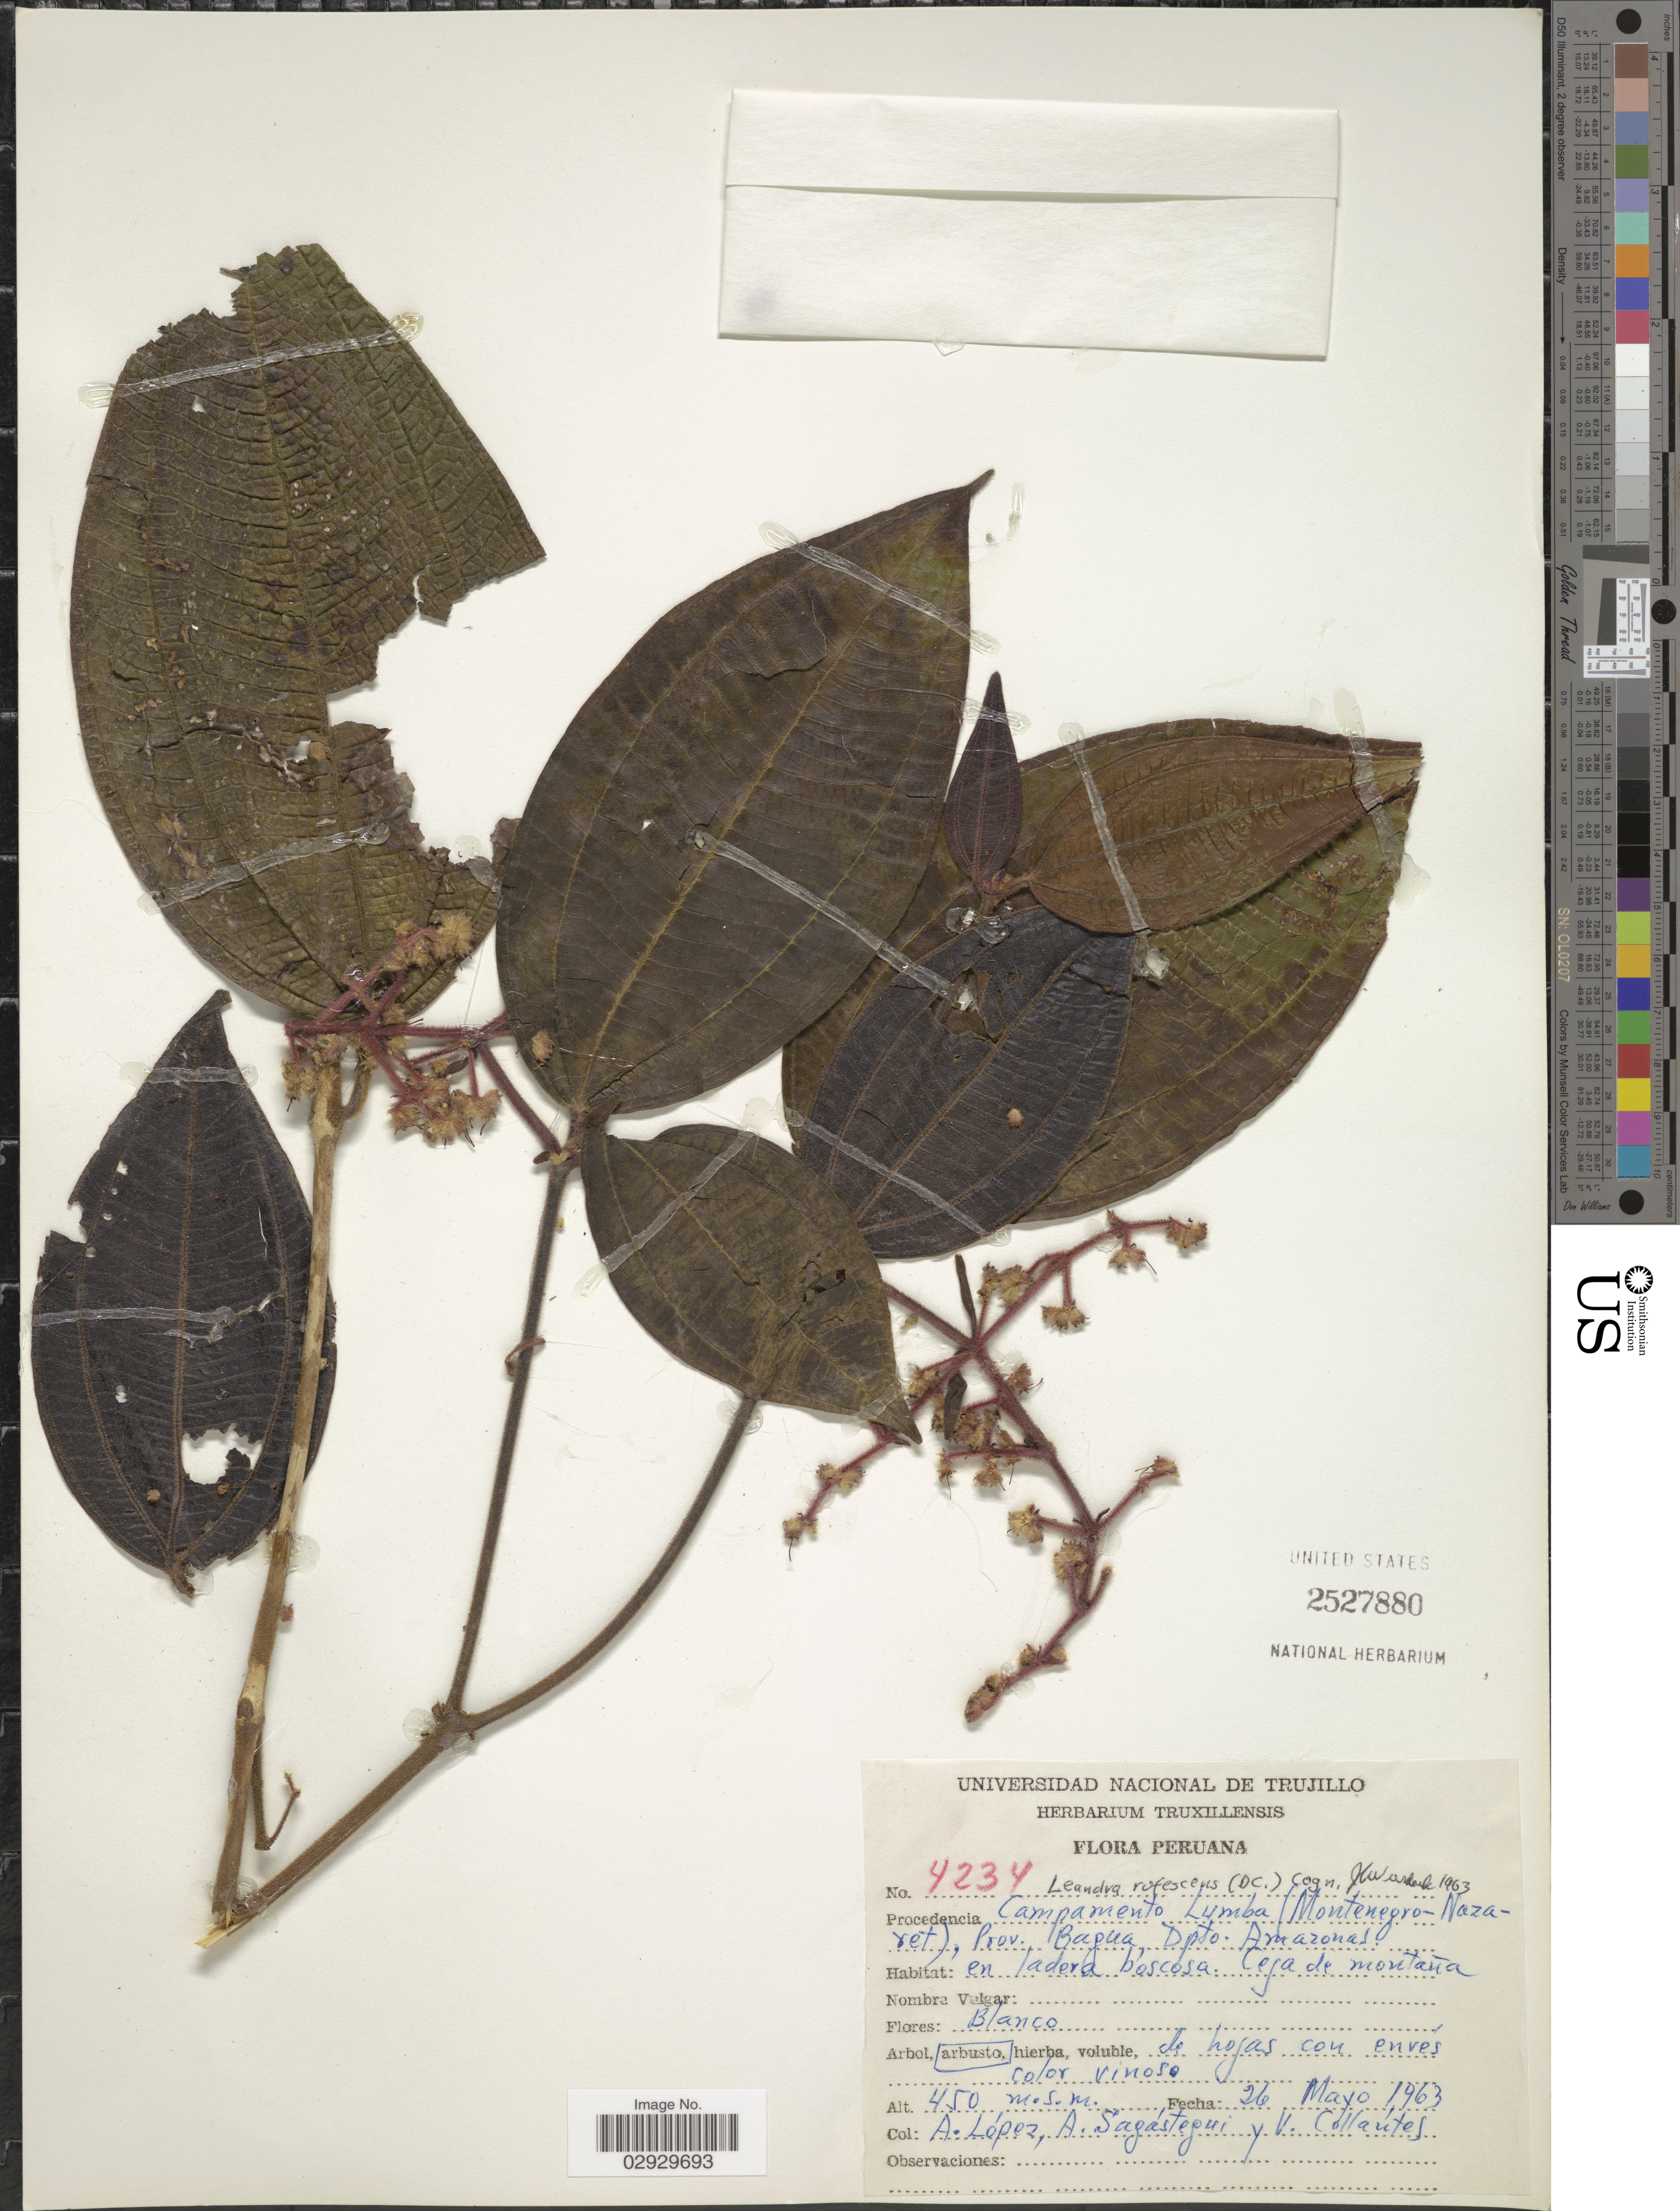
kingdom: Plantae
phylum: Tracheophyta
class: Magnoliopsida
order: Myrtales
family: Melastomataceae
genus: Leandra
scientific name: Leandra glandulifera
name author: (Triana) Cogn.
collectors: A. López, A. Sagastegui & V. Collantes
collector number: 4234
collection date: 1963-05-26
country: Peru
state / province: Amazonas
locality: Procedencia Campamento Lumba (Montenegro-Nazaret), Prov. Bagua. Dpto. Amazonas.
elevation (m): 450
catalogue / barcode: US 2527880